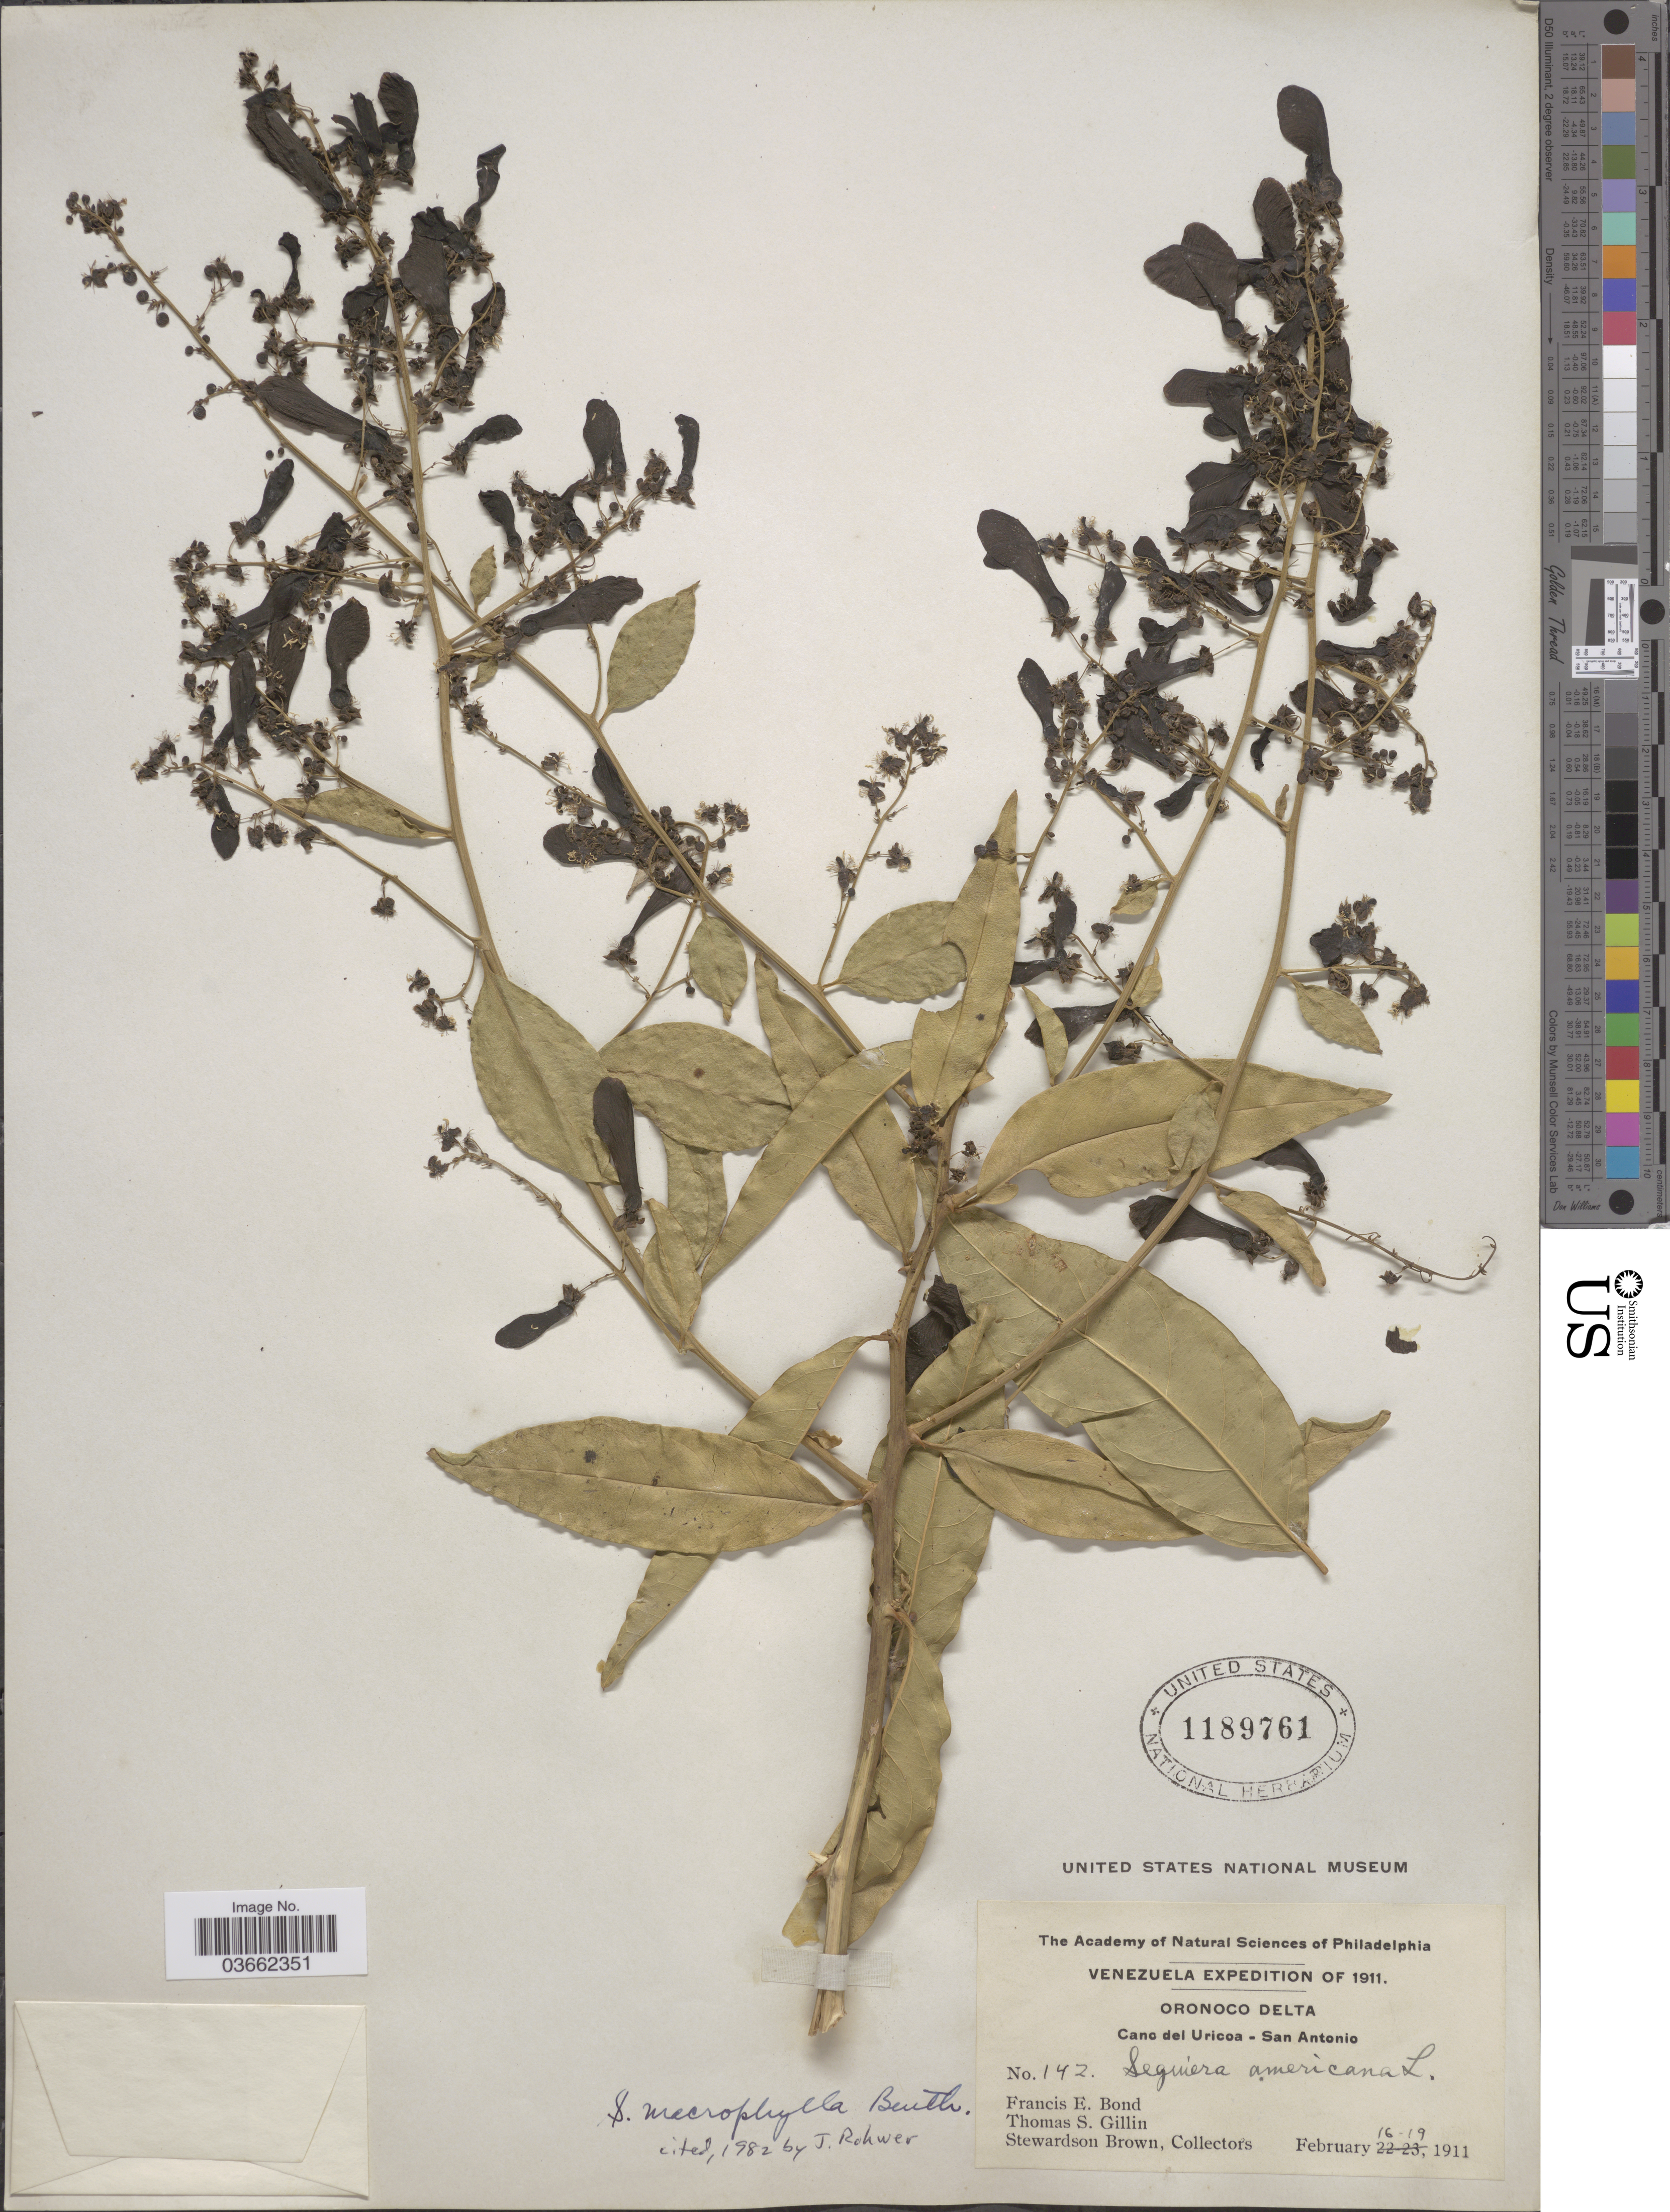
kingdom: Plantae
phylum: Tracheophyta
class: Magnoliopsida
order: Caryophyllales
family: Phytolaccaceae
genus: Seguieria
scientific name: Seguieria macrophylla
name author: Benth.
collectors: F. Bond, T. Gillin & S. Brown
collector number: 142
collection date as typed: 16-19 February 1911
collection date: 1911-02-16/1911-02-19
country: Venezuela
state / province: Monagas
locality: Las Piedritas and savannah between Boca de Uracoa and San Antonio de Tabasca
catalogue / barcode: US 1189761